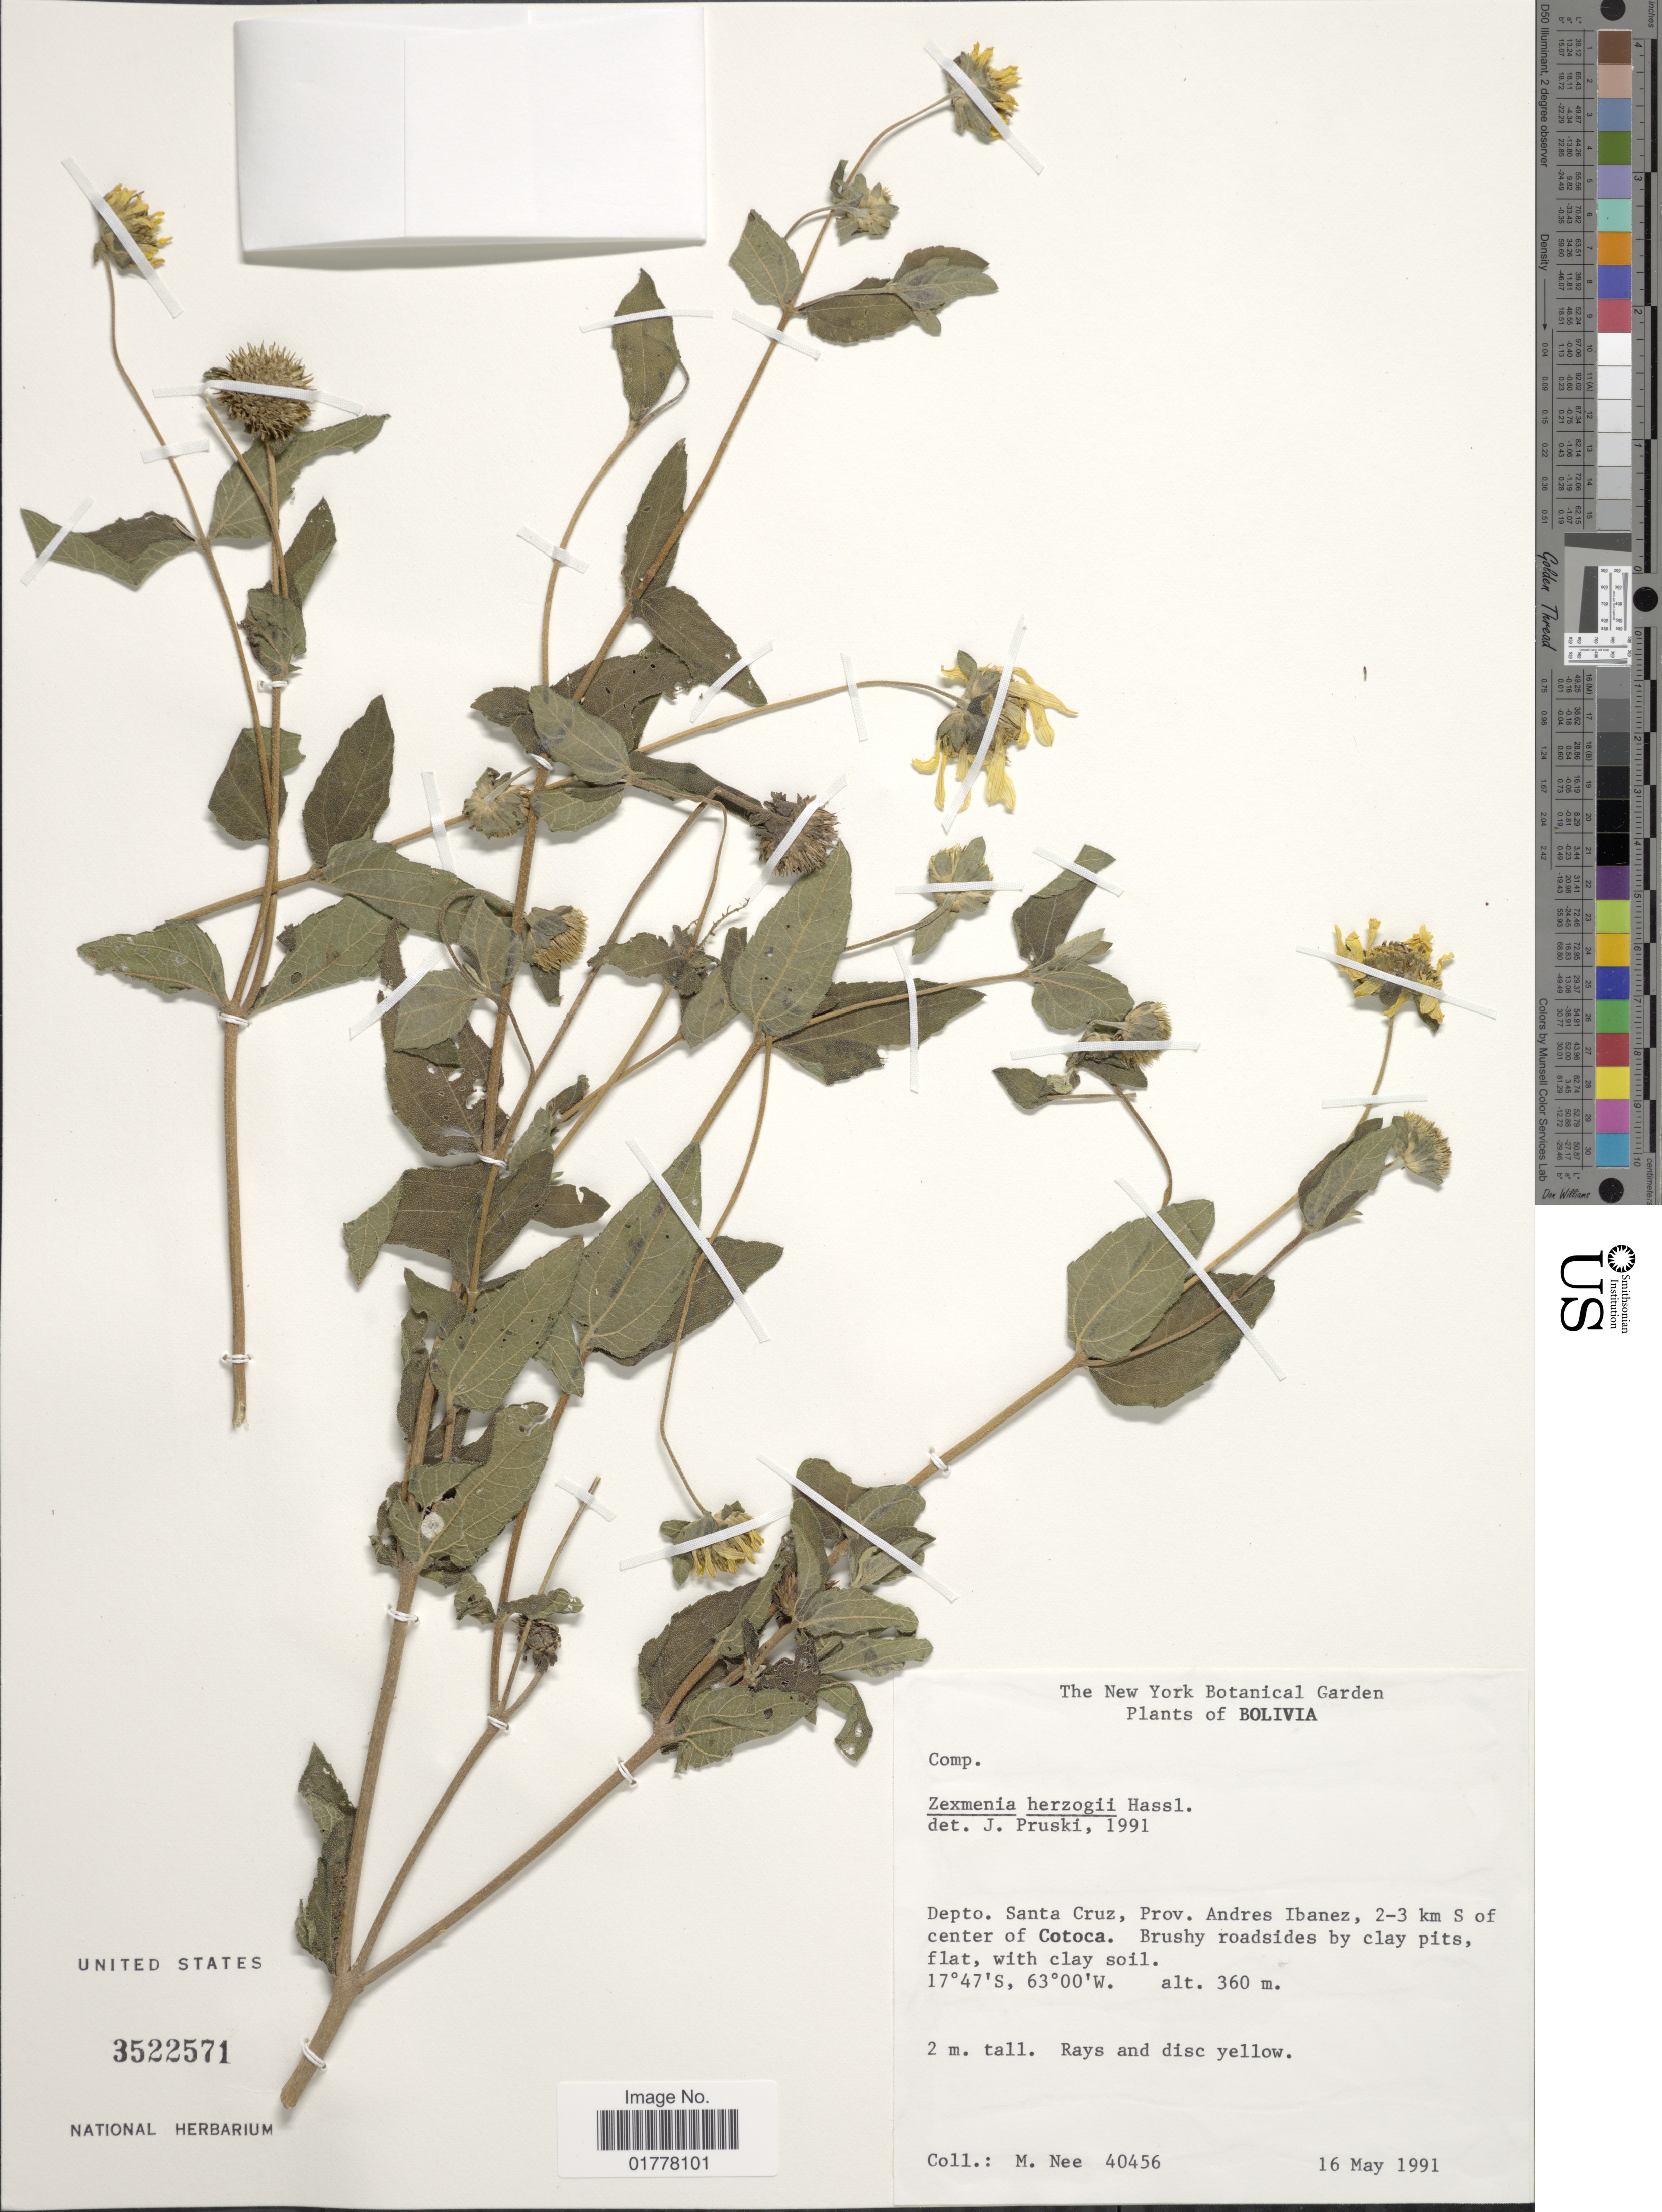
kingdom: Plantae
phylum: Tracheophyta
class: Magnoliopsida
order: Asterales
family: Asteraceae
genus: Angelphytum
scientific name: Angelphytum hertzogii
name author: (Hassl.) Pruski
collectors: M. Nee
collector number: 40456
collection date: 1991-05-16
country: Bolivia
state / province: Santa Cruz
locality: Depto. Santa Cruz, Prov. Andres Ibanez, 2-3 km S of center of Cotoca.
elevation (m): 360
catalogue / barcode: US 3522571